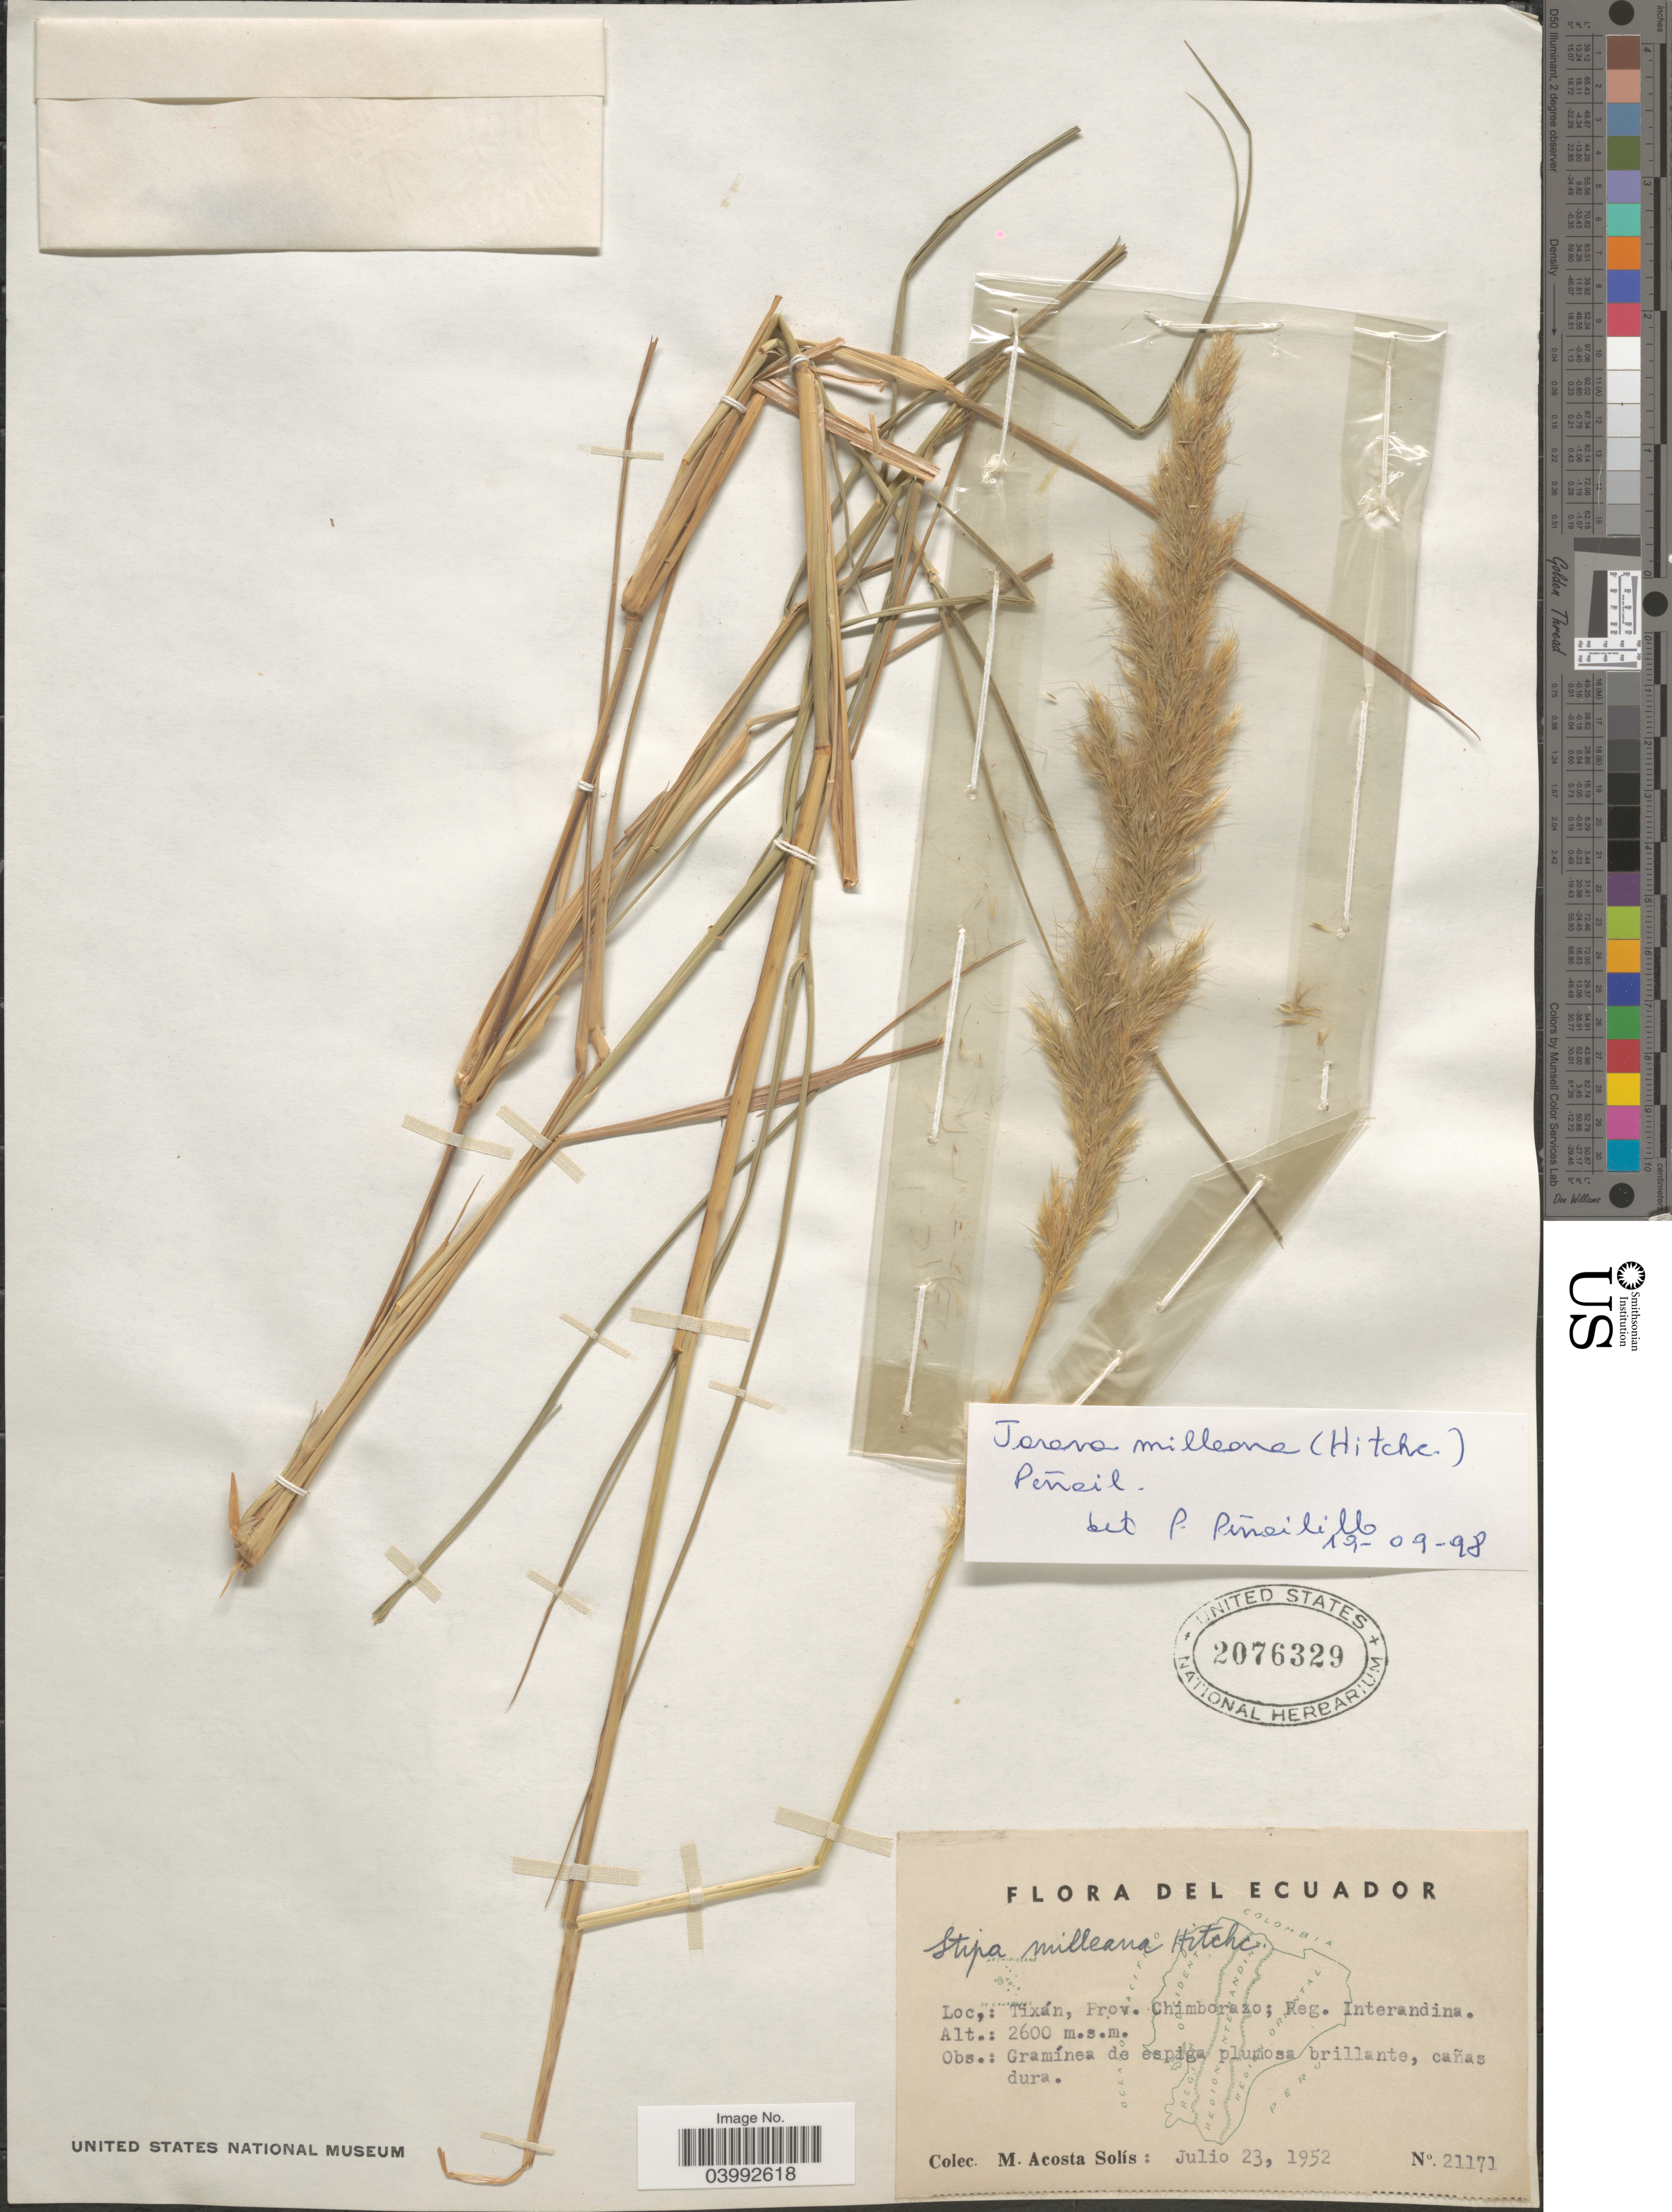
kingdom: Plantae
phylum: Tracheophyta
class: Liliopsida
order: Poales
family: Poaceae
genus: Jarava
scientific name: Jarava milleana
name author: (Hitchc.) Peñail.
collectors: M. Acosta Solis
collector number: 21171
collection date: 1952-07-23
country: Ecuador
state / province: Chimborazo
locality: Tixán; Reg. Interandina.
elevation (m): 2600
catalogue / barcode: US 2076329